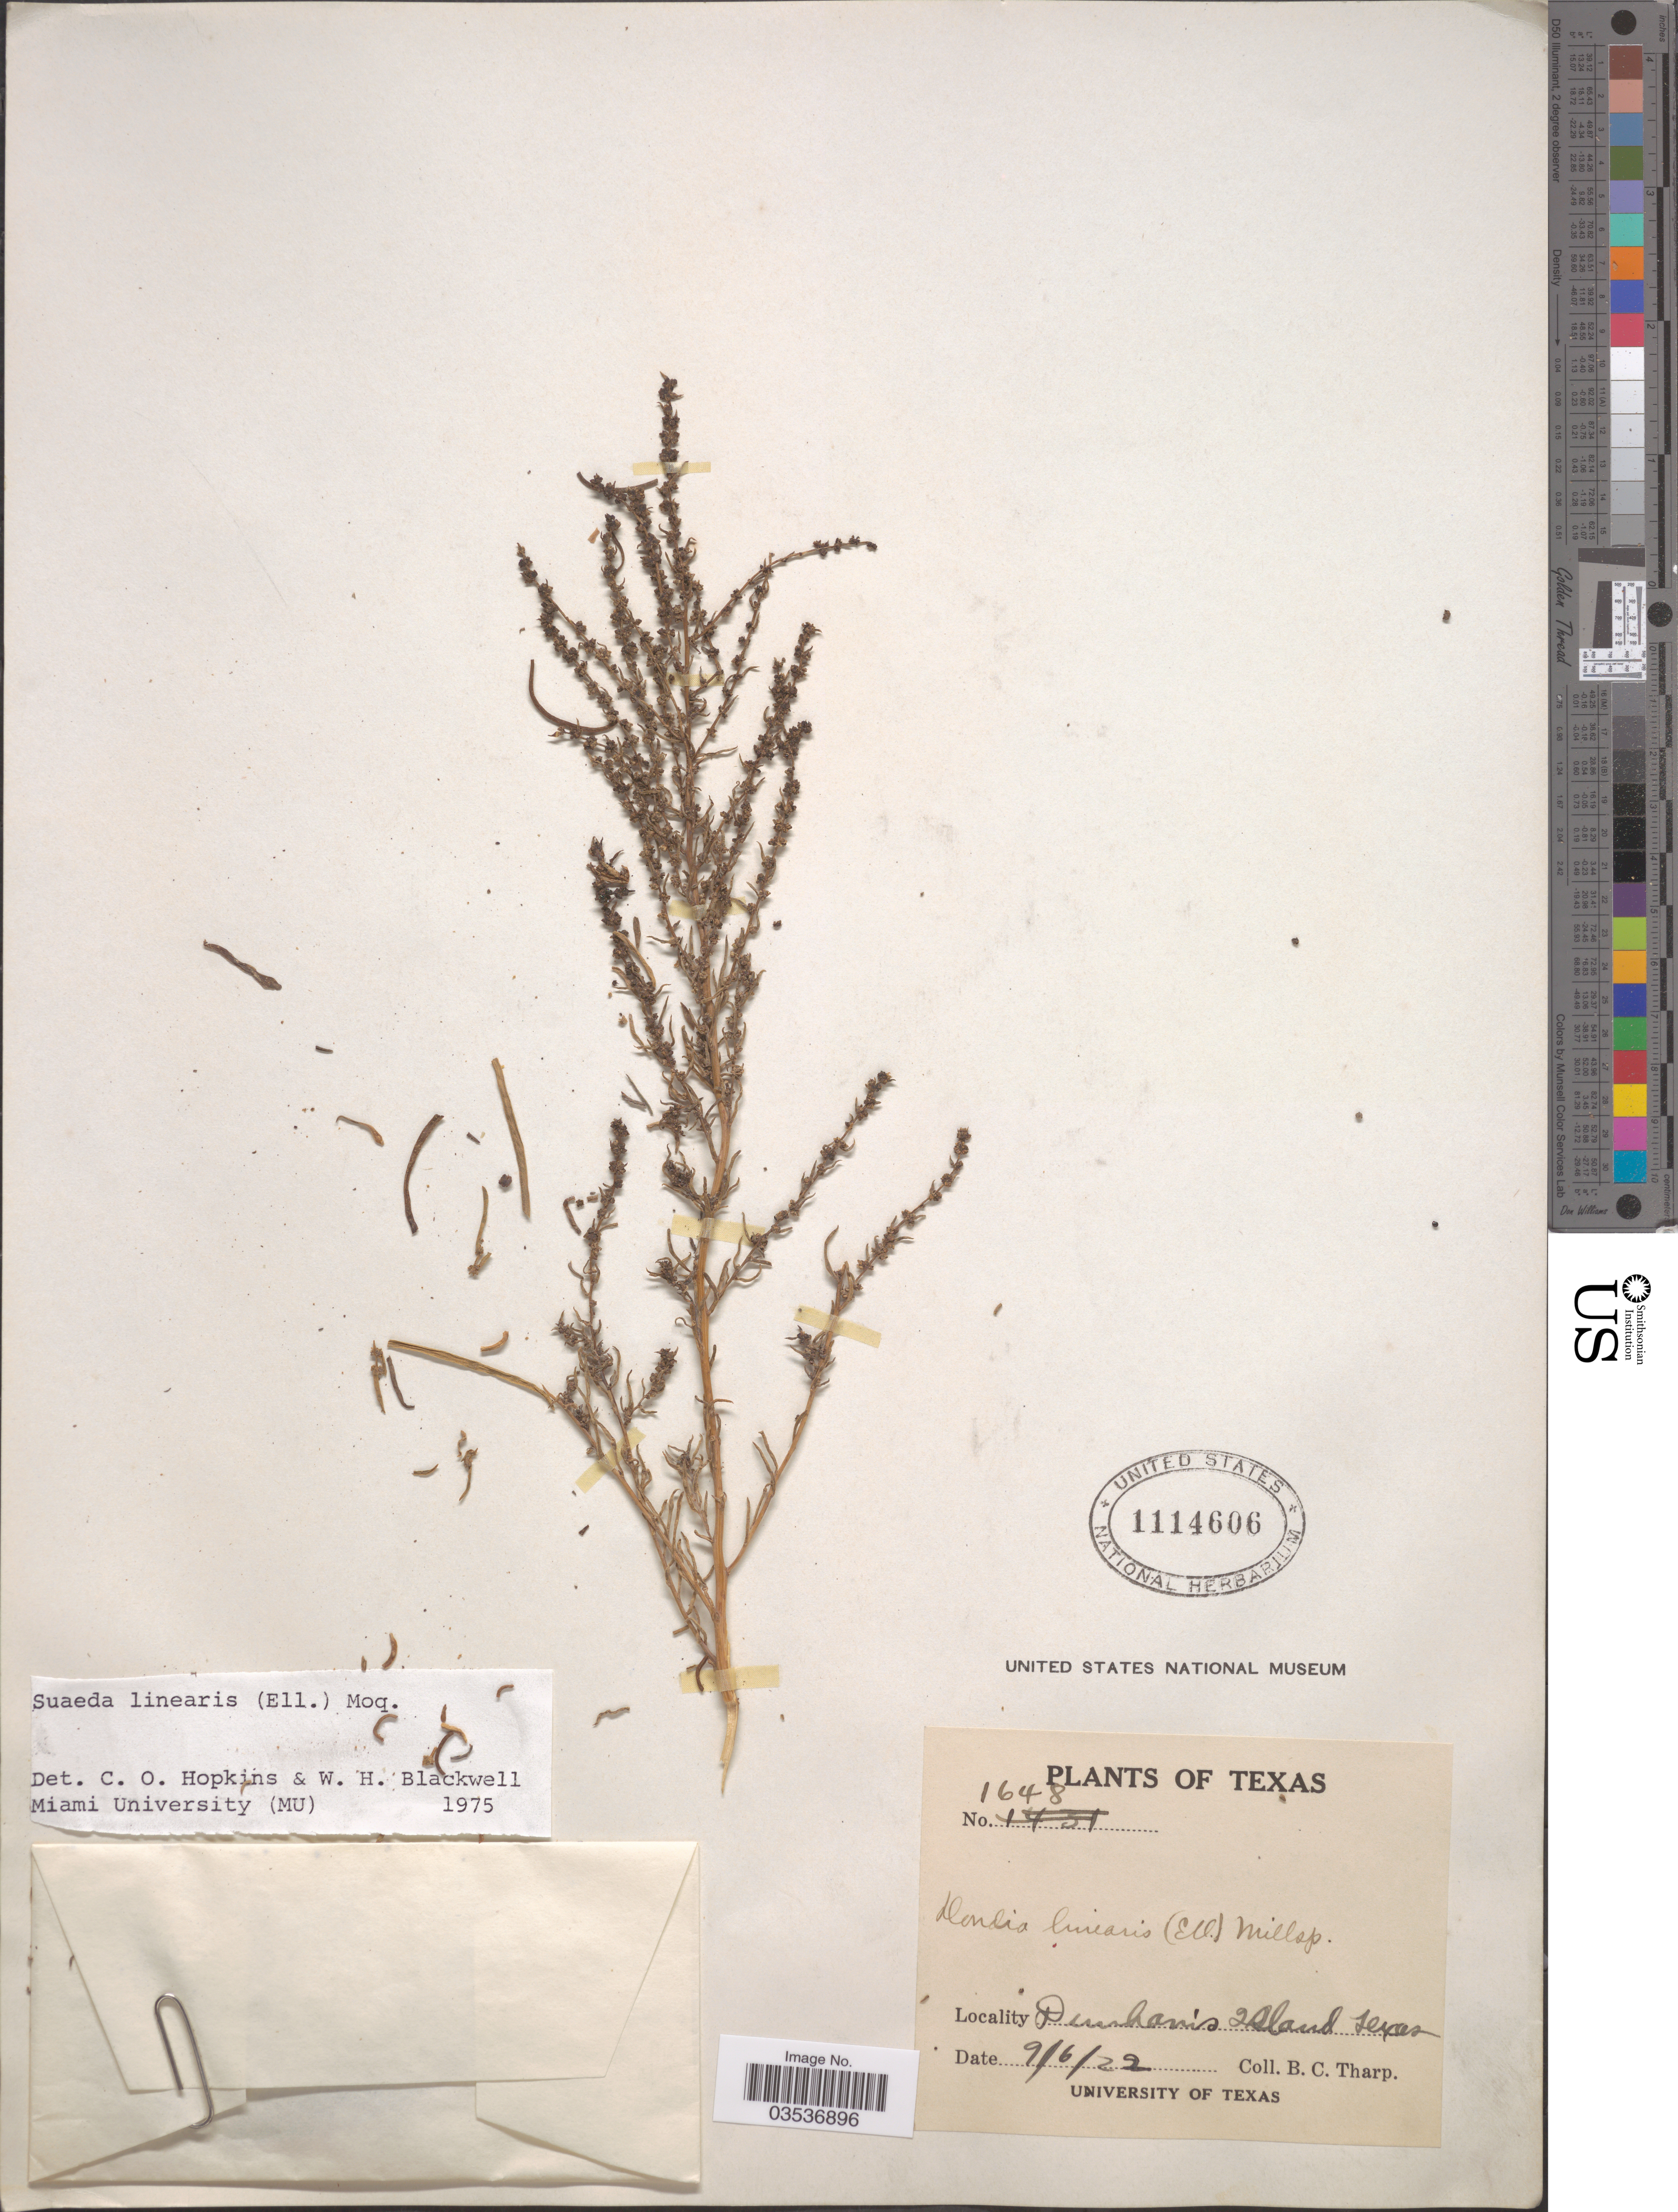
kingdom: Plantae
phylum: Tracheophyta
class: Magnoliopsida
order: Caryophyllales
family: Amaranthaceae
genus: Dondia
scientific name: Dondia linearis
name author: (Elliott) A. Heller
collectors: B. C. Tharp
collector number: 1648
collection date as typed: Transcribed d/m/y: 6/9/22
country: United States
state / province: Texas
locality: Durham's Island.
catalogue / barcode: US 1114606